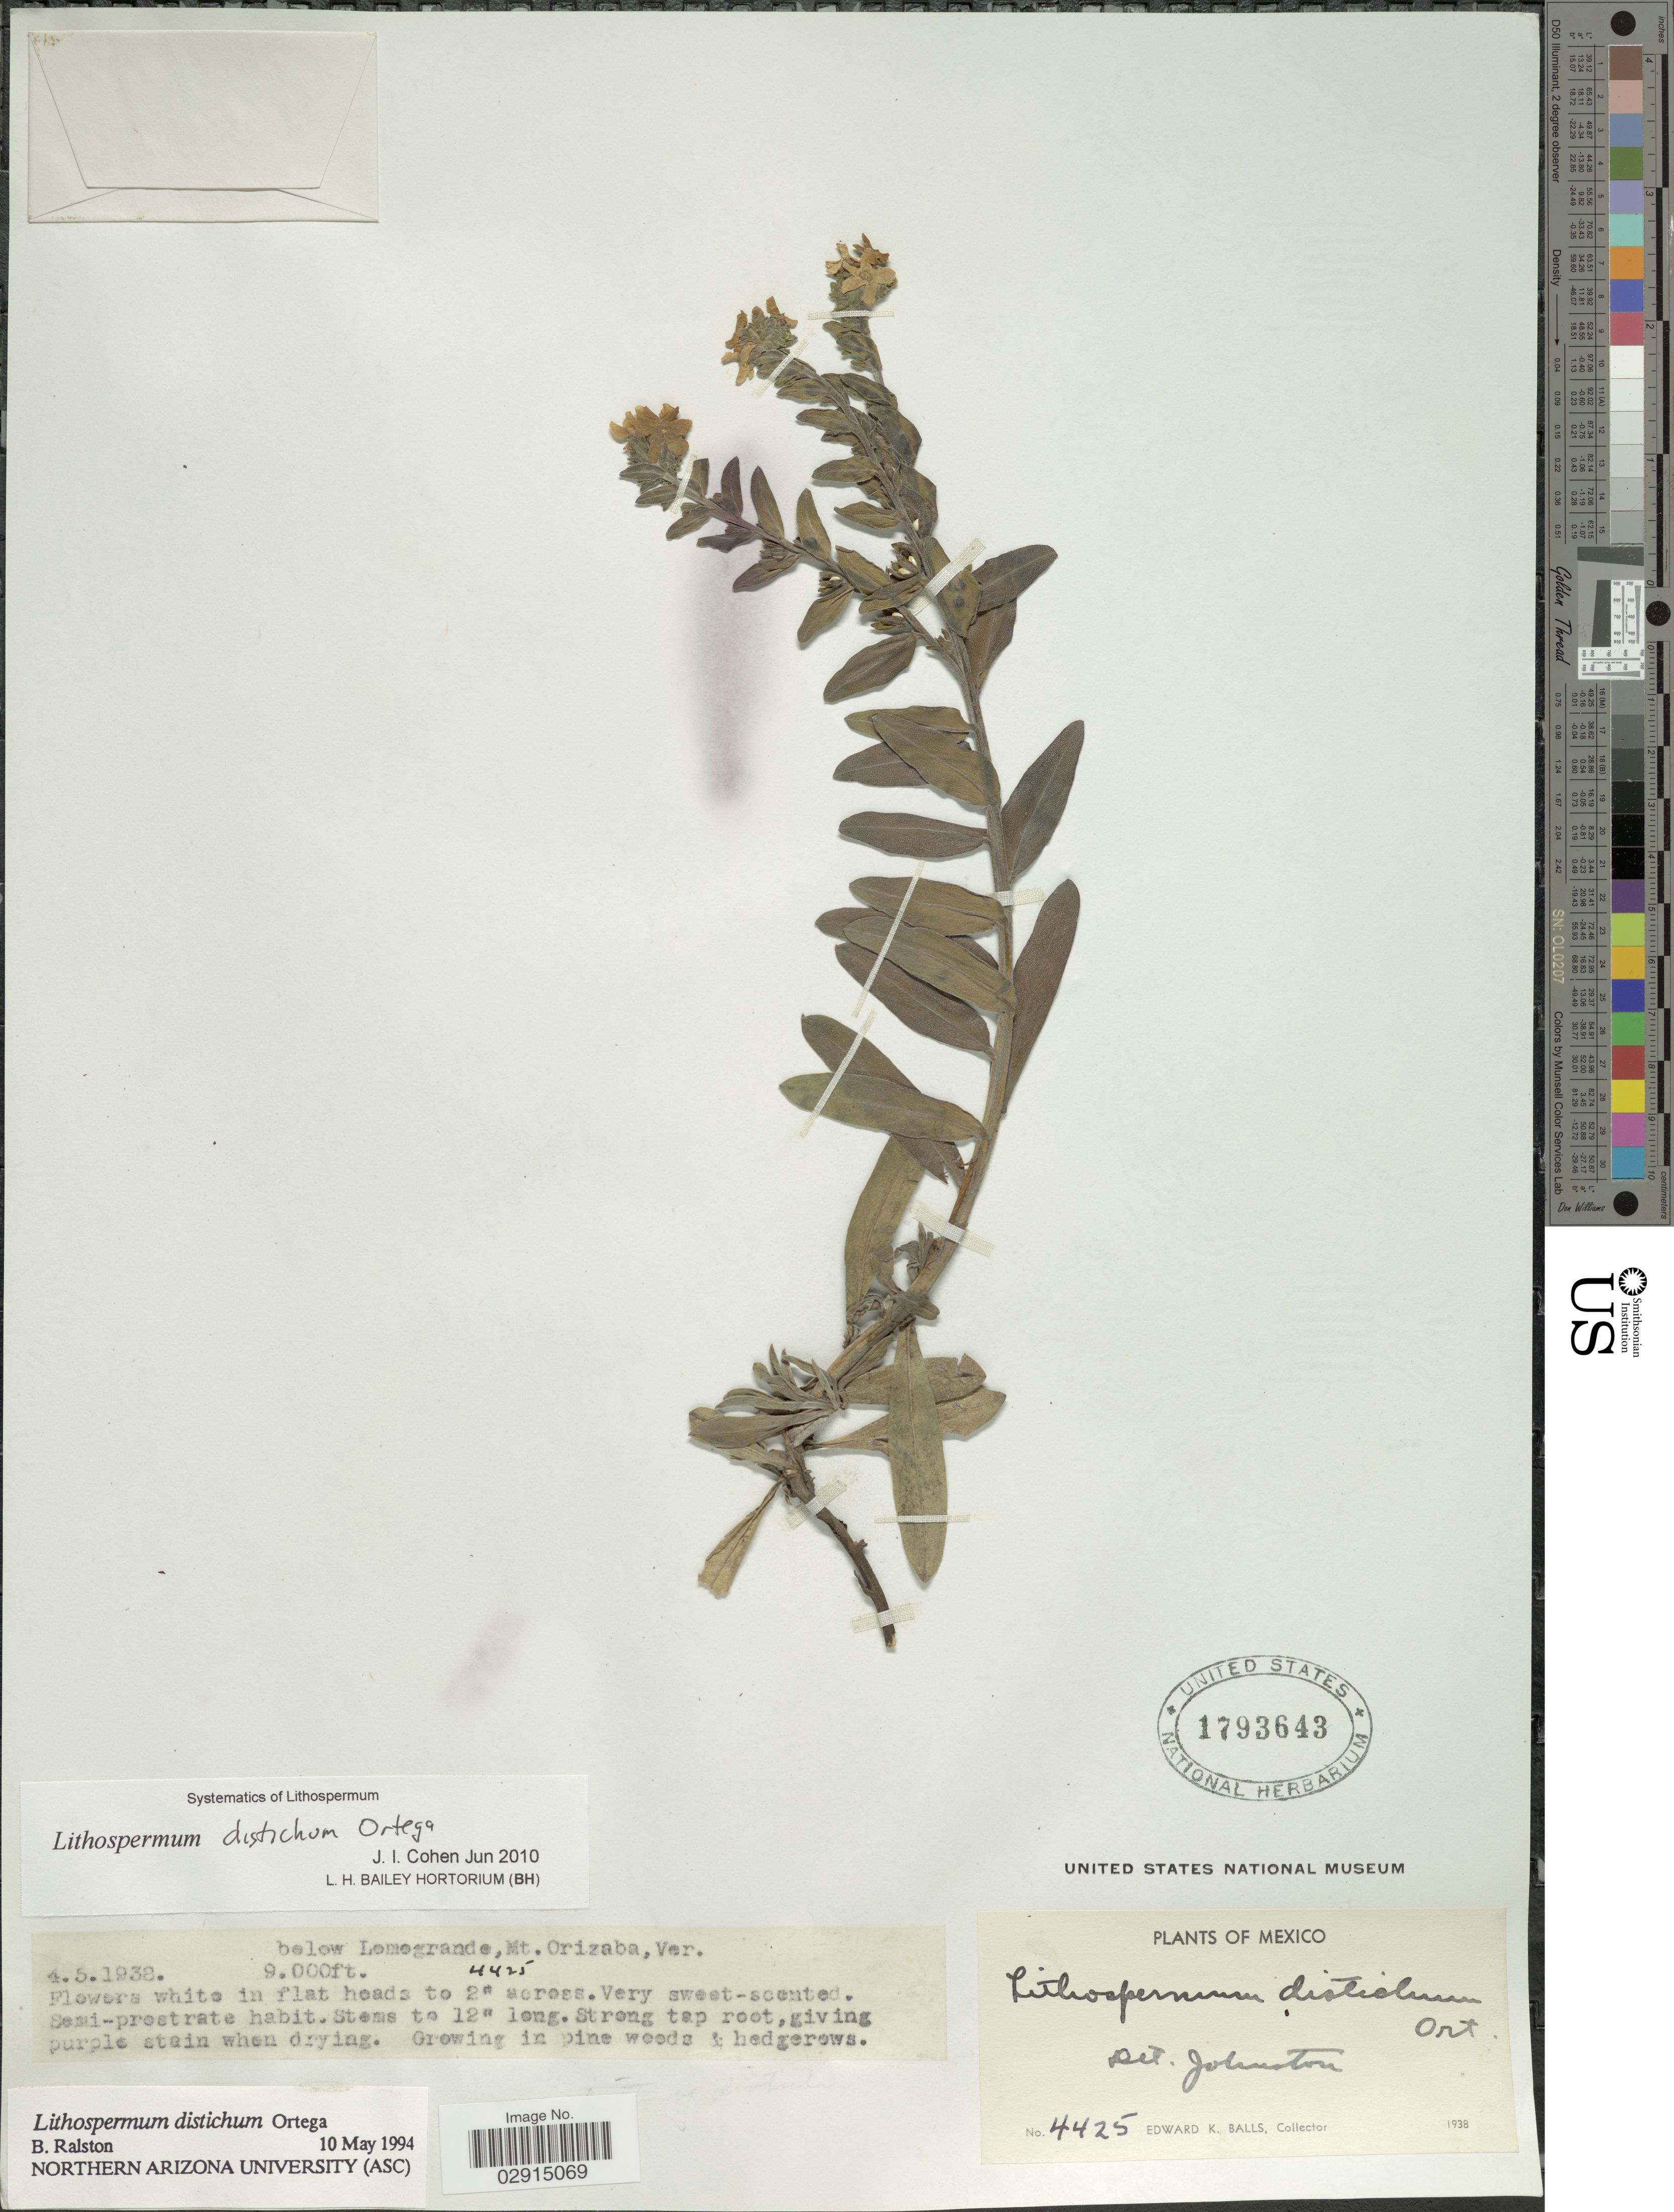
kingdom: Plantae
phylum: Tracheophyta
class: Magnoliopsida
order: Boraginales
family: Boraginaceae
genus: Lithospermum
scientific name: Lithospermum distichum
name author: Ortega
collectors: E. K. Balls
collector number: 4425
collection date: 1938-05-04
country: Mexico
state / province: Veracruz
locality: Below Lomogrande, Mt. Orizaba, Ver.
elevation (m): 2743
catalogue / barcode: US 1793643